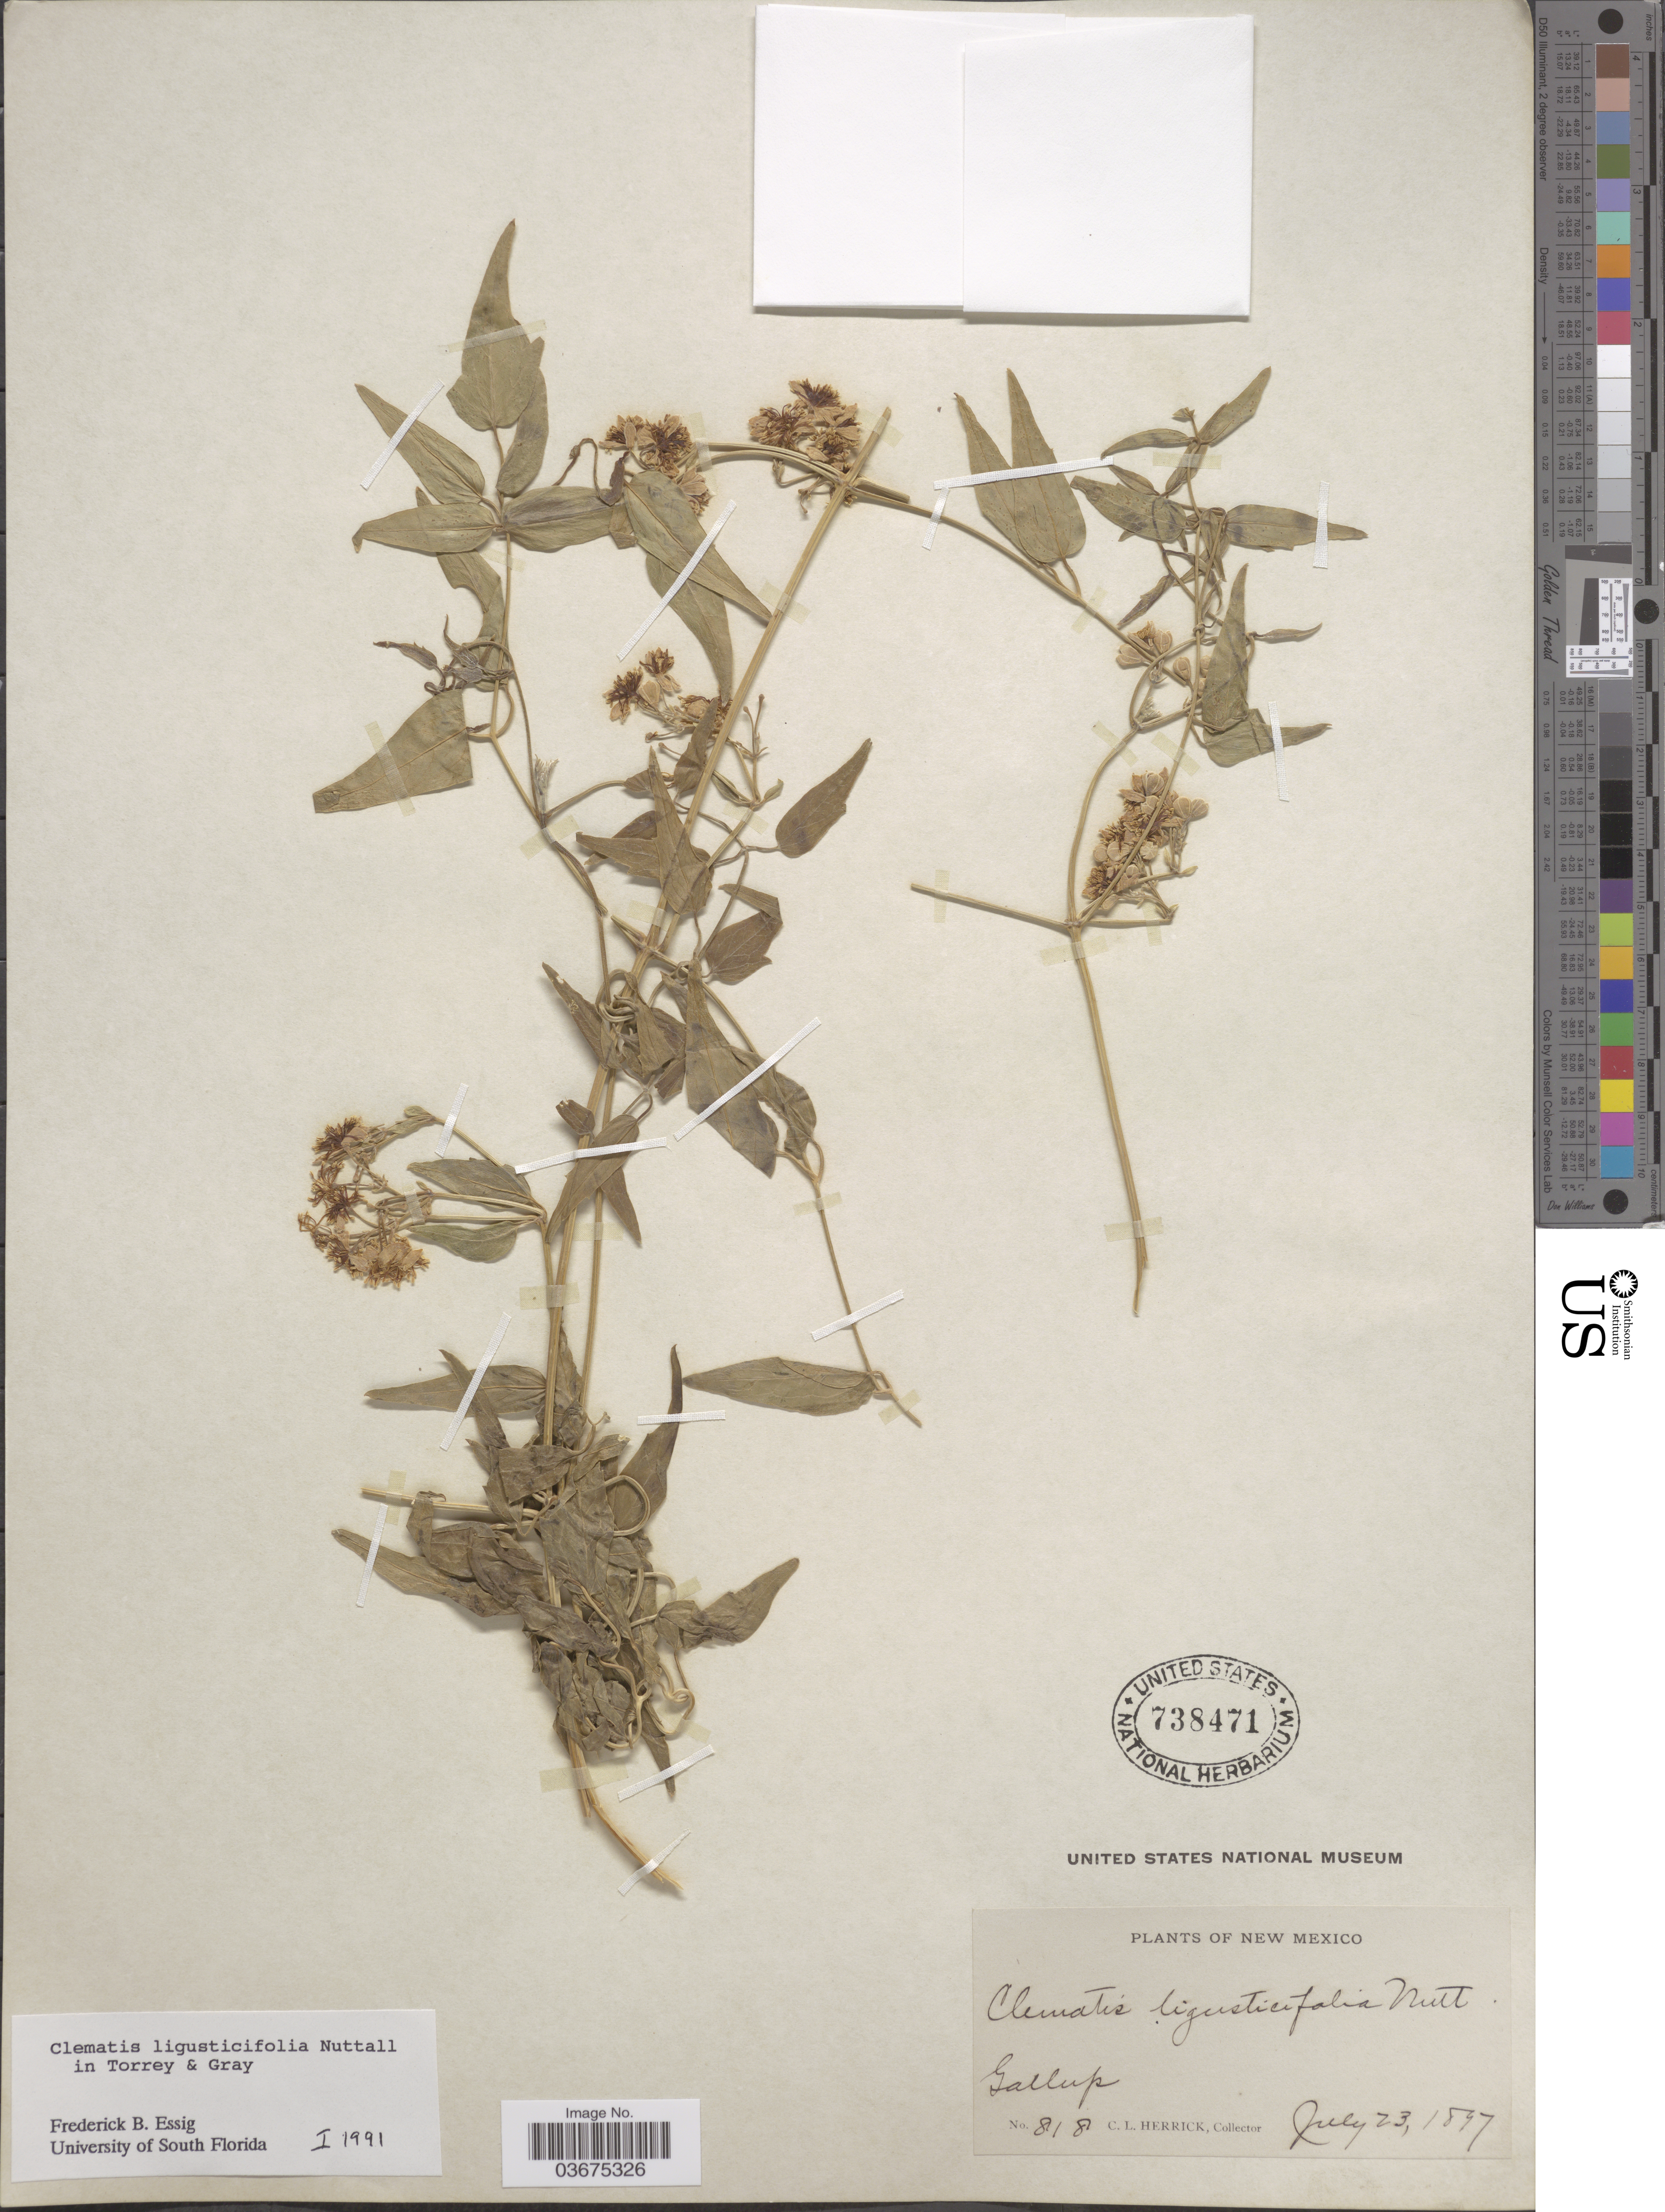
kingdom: Plantae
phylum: Tracheophyta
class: Magnoliopsida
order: Ranunculales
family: Ranunculaceae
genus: Clematis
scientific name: Clematis ligusticifolia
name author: Nutt.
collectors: C. Herrick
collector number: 818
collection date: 1897-07-23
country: United States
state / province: New Mexico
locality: Gallup.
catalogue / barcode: US 738471